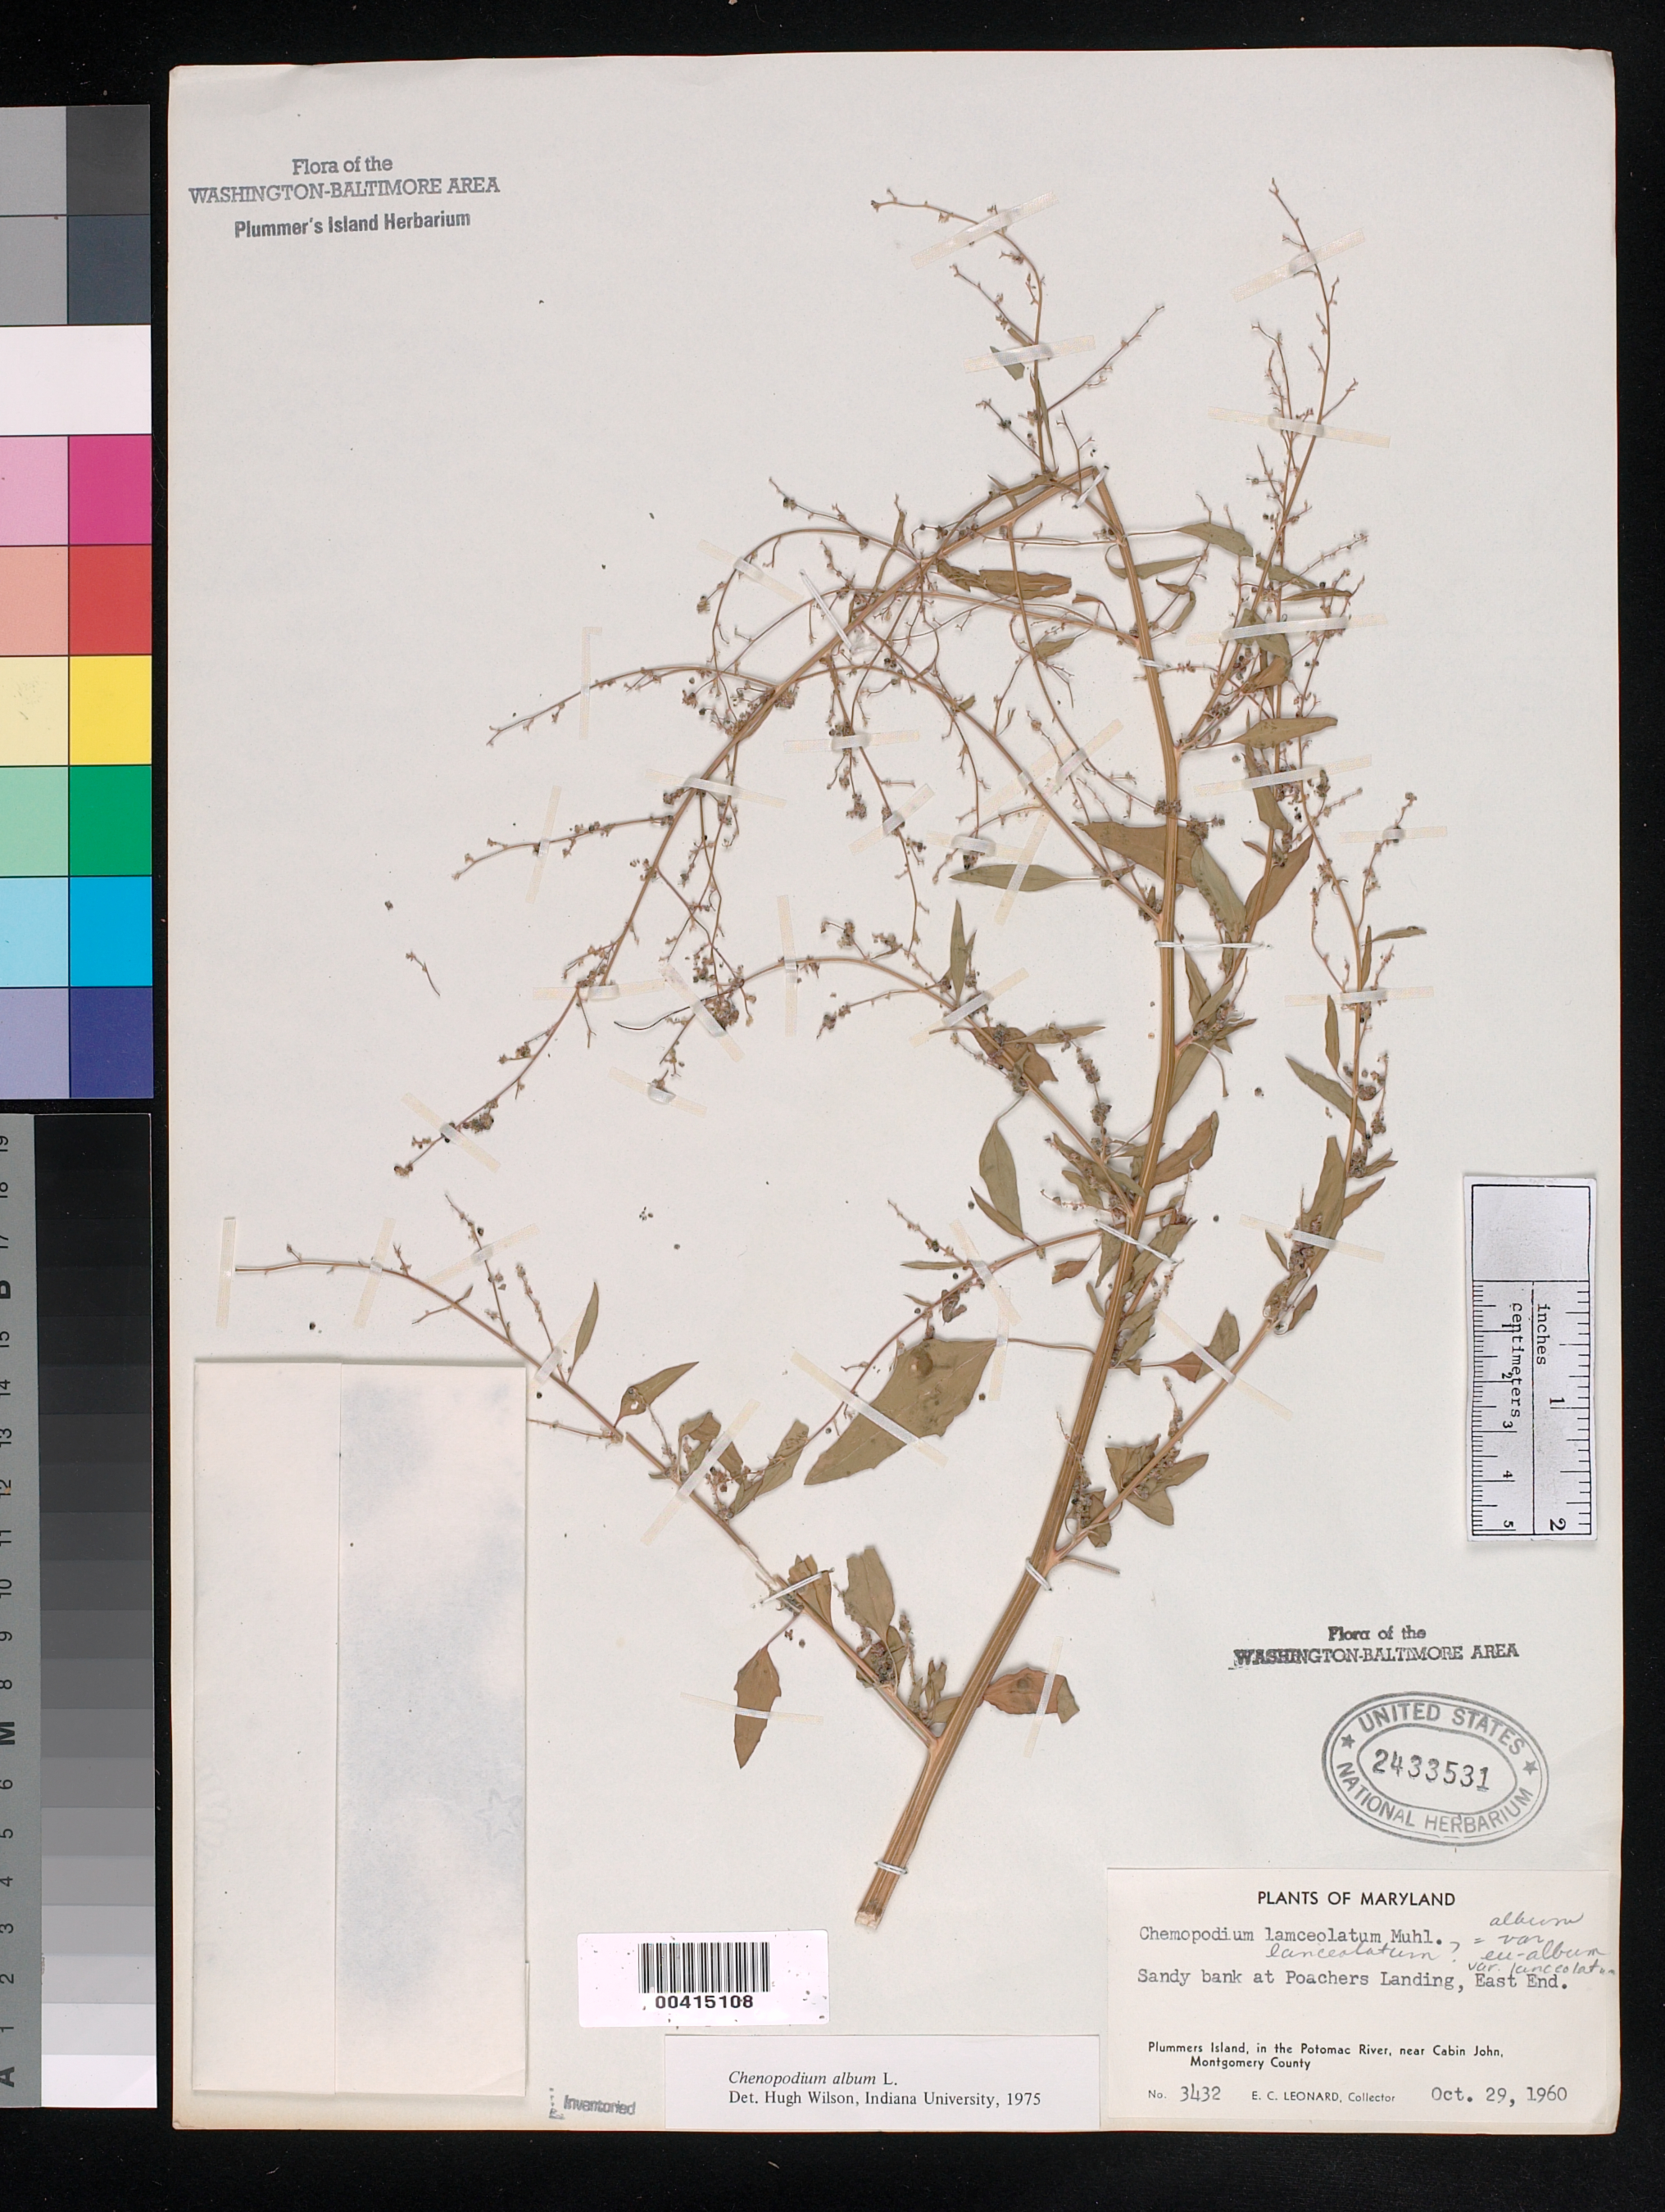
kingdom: Plantae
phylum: Tracheophyta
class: Magnoliopsida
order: Caryophyllales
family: Amaranthaceae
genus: Chenopodium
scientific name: Chenopodium album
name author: L.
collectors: E. C. Leonard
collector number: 3432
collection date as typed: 29 Oct 1960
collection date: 1960-10-29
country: United States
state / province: Maryland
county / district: Montgomery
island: Plummers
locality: Plummer's Island; Poachers Landing, east end C. & O. Canal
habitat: Sandy bank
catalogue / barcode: US 2433531